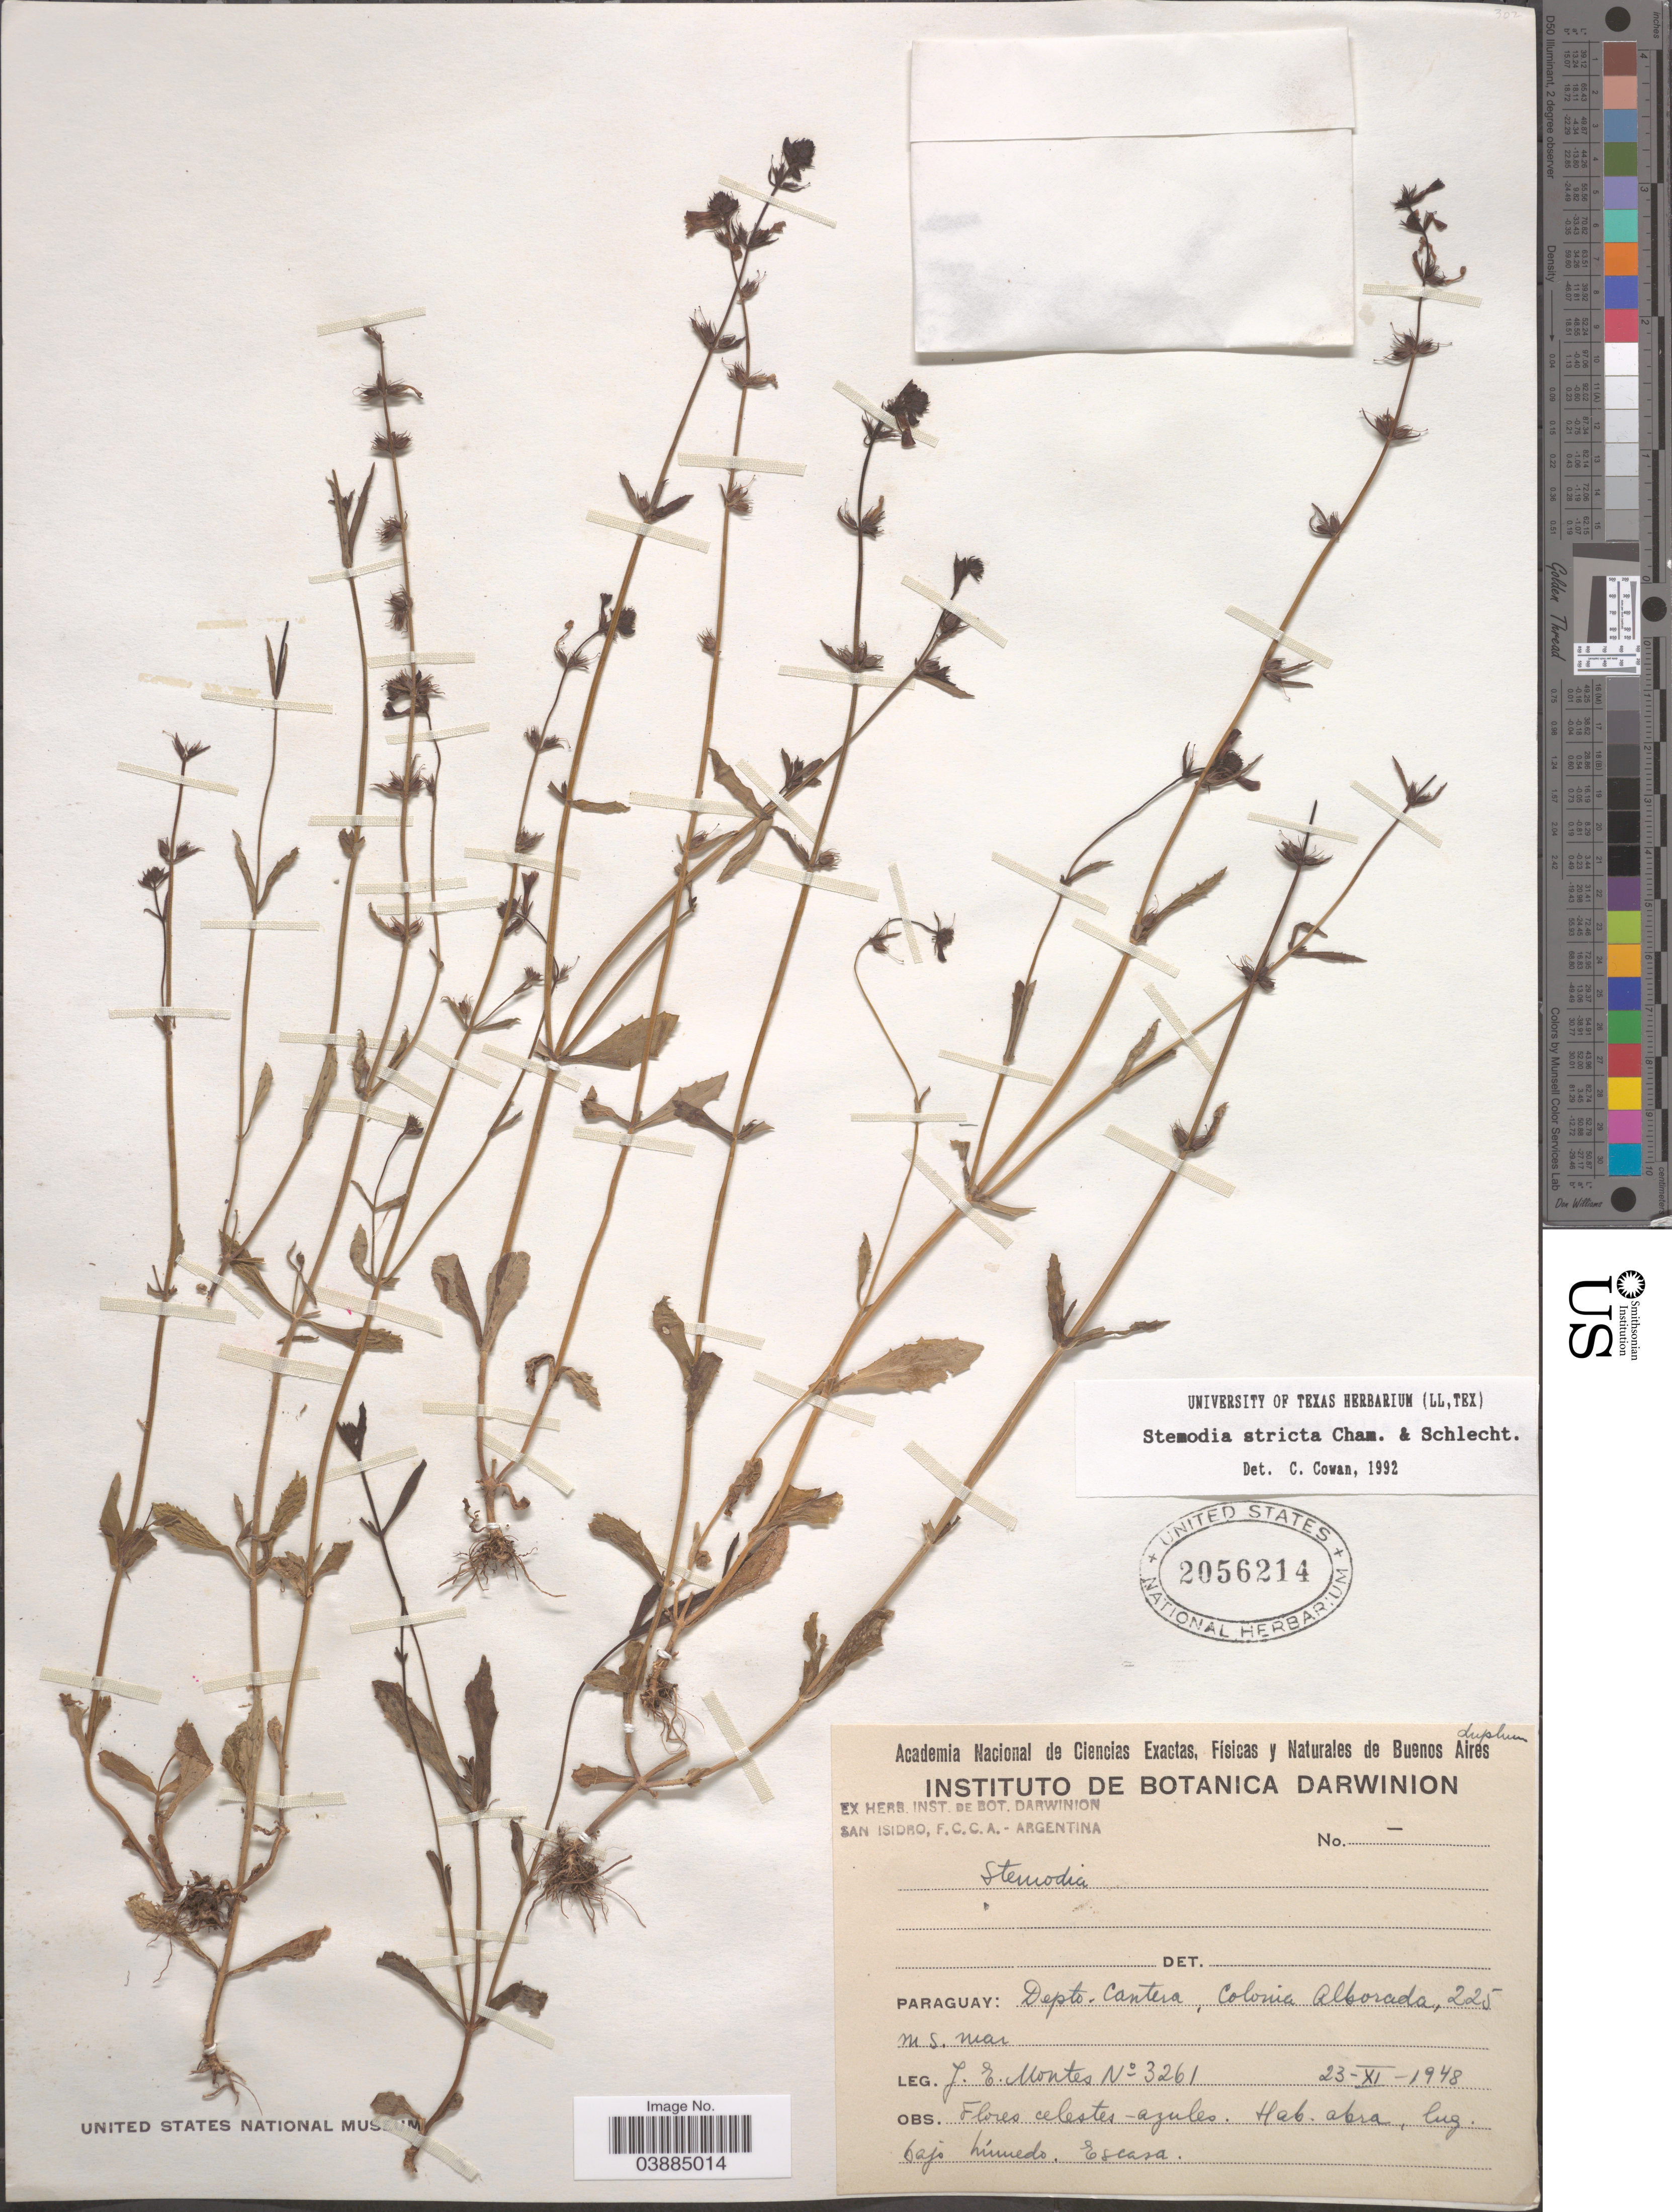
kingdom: Plantae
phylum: Tracheophyta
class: Magnoliopsida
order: Lamiales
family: Plantaginaceae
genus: Stemodia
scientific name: Stemodia stricta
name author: Cham. & Schltdl.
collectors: J. E. Montes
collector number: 3261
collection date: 1948-11-23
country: Paraguay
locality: Depto. Cantera, Colonia Alborada.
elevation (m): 225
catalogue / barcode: US 2056214